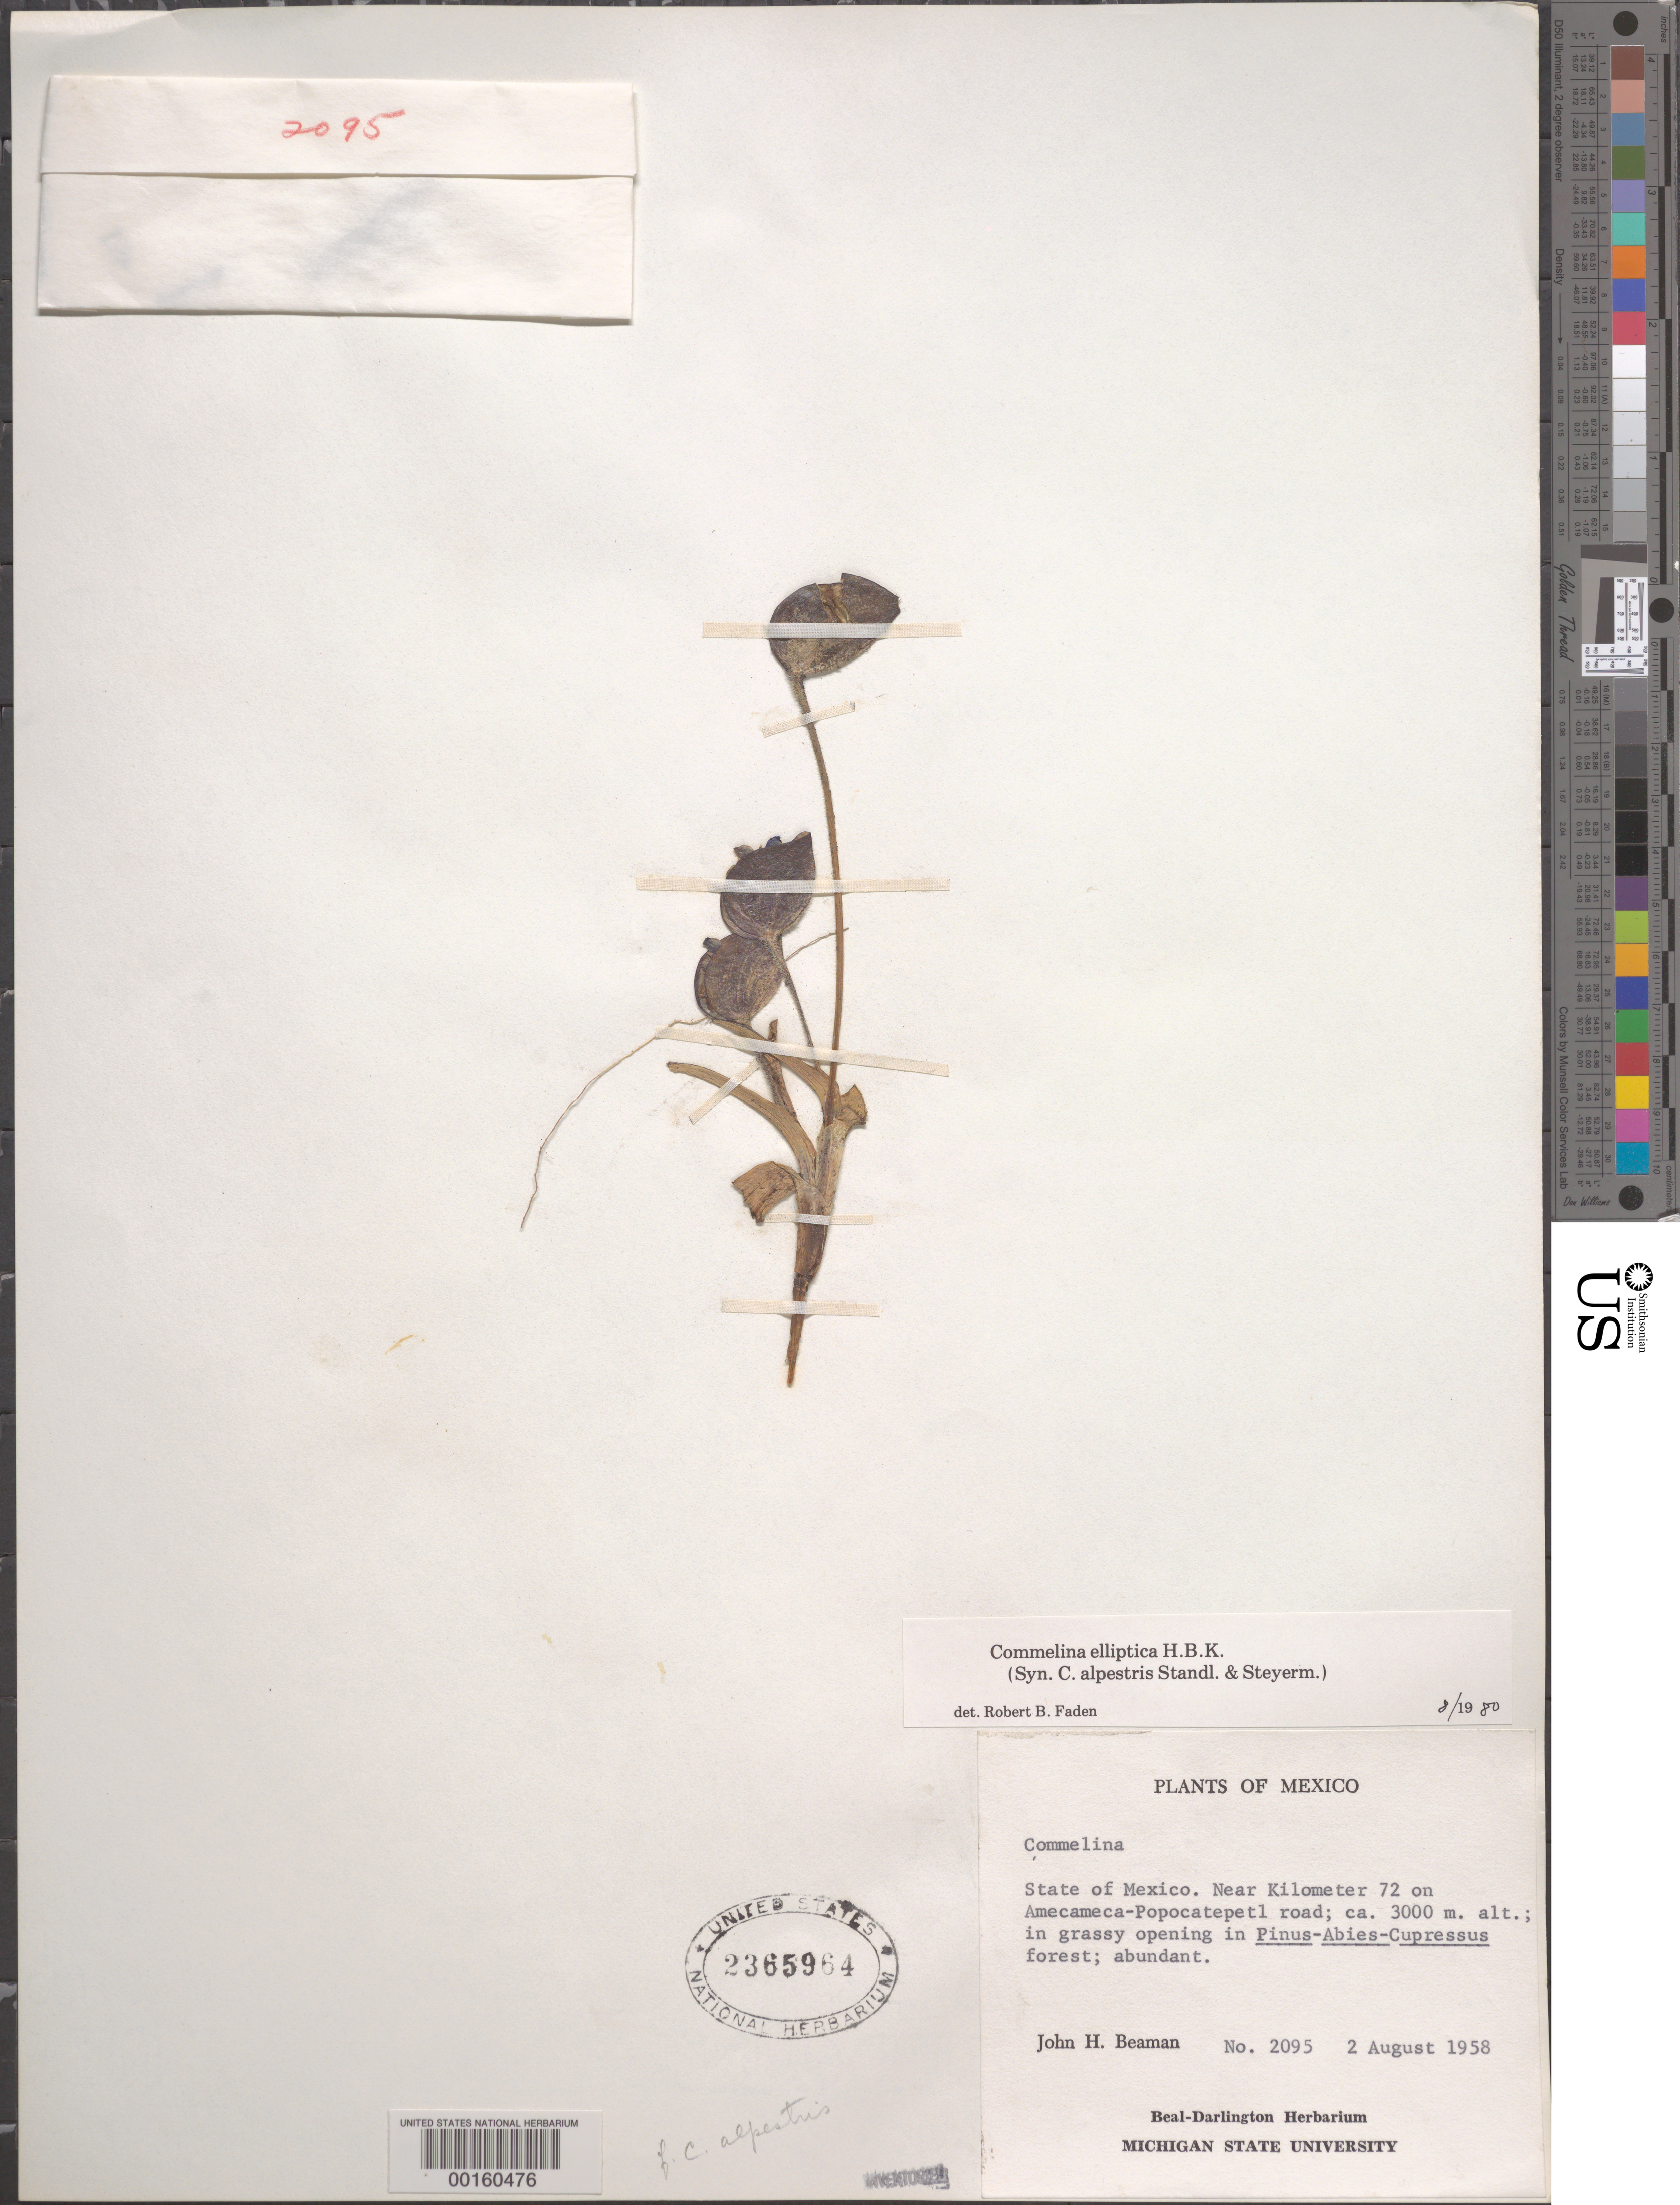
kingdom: Plantae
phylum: Tracheophyta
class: Liliopsida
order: Commelinales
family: Commelinaceae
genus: Commelina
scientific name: Commelina elliptica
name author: Kunth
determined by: Faden, Robert B., (US), Smithsonian Institution - National Museum of Natural History (UNITED STATES)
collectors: J. H. Beaman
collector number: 2095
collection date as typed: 02 Aug 1958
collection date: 1958-08-02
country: Mexico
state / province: México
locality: Amecameca - Popocatepetl (km 72)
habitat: Grassy opening; pinus-abies-cupressus forest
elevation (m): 3000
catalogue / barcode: US 2365964